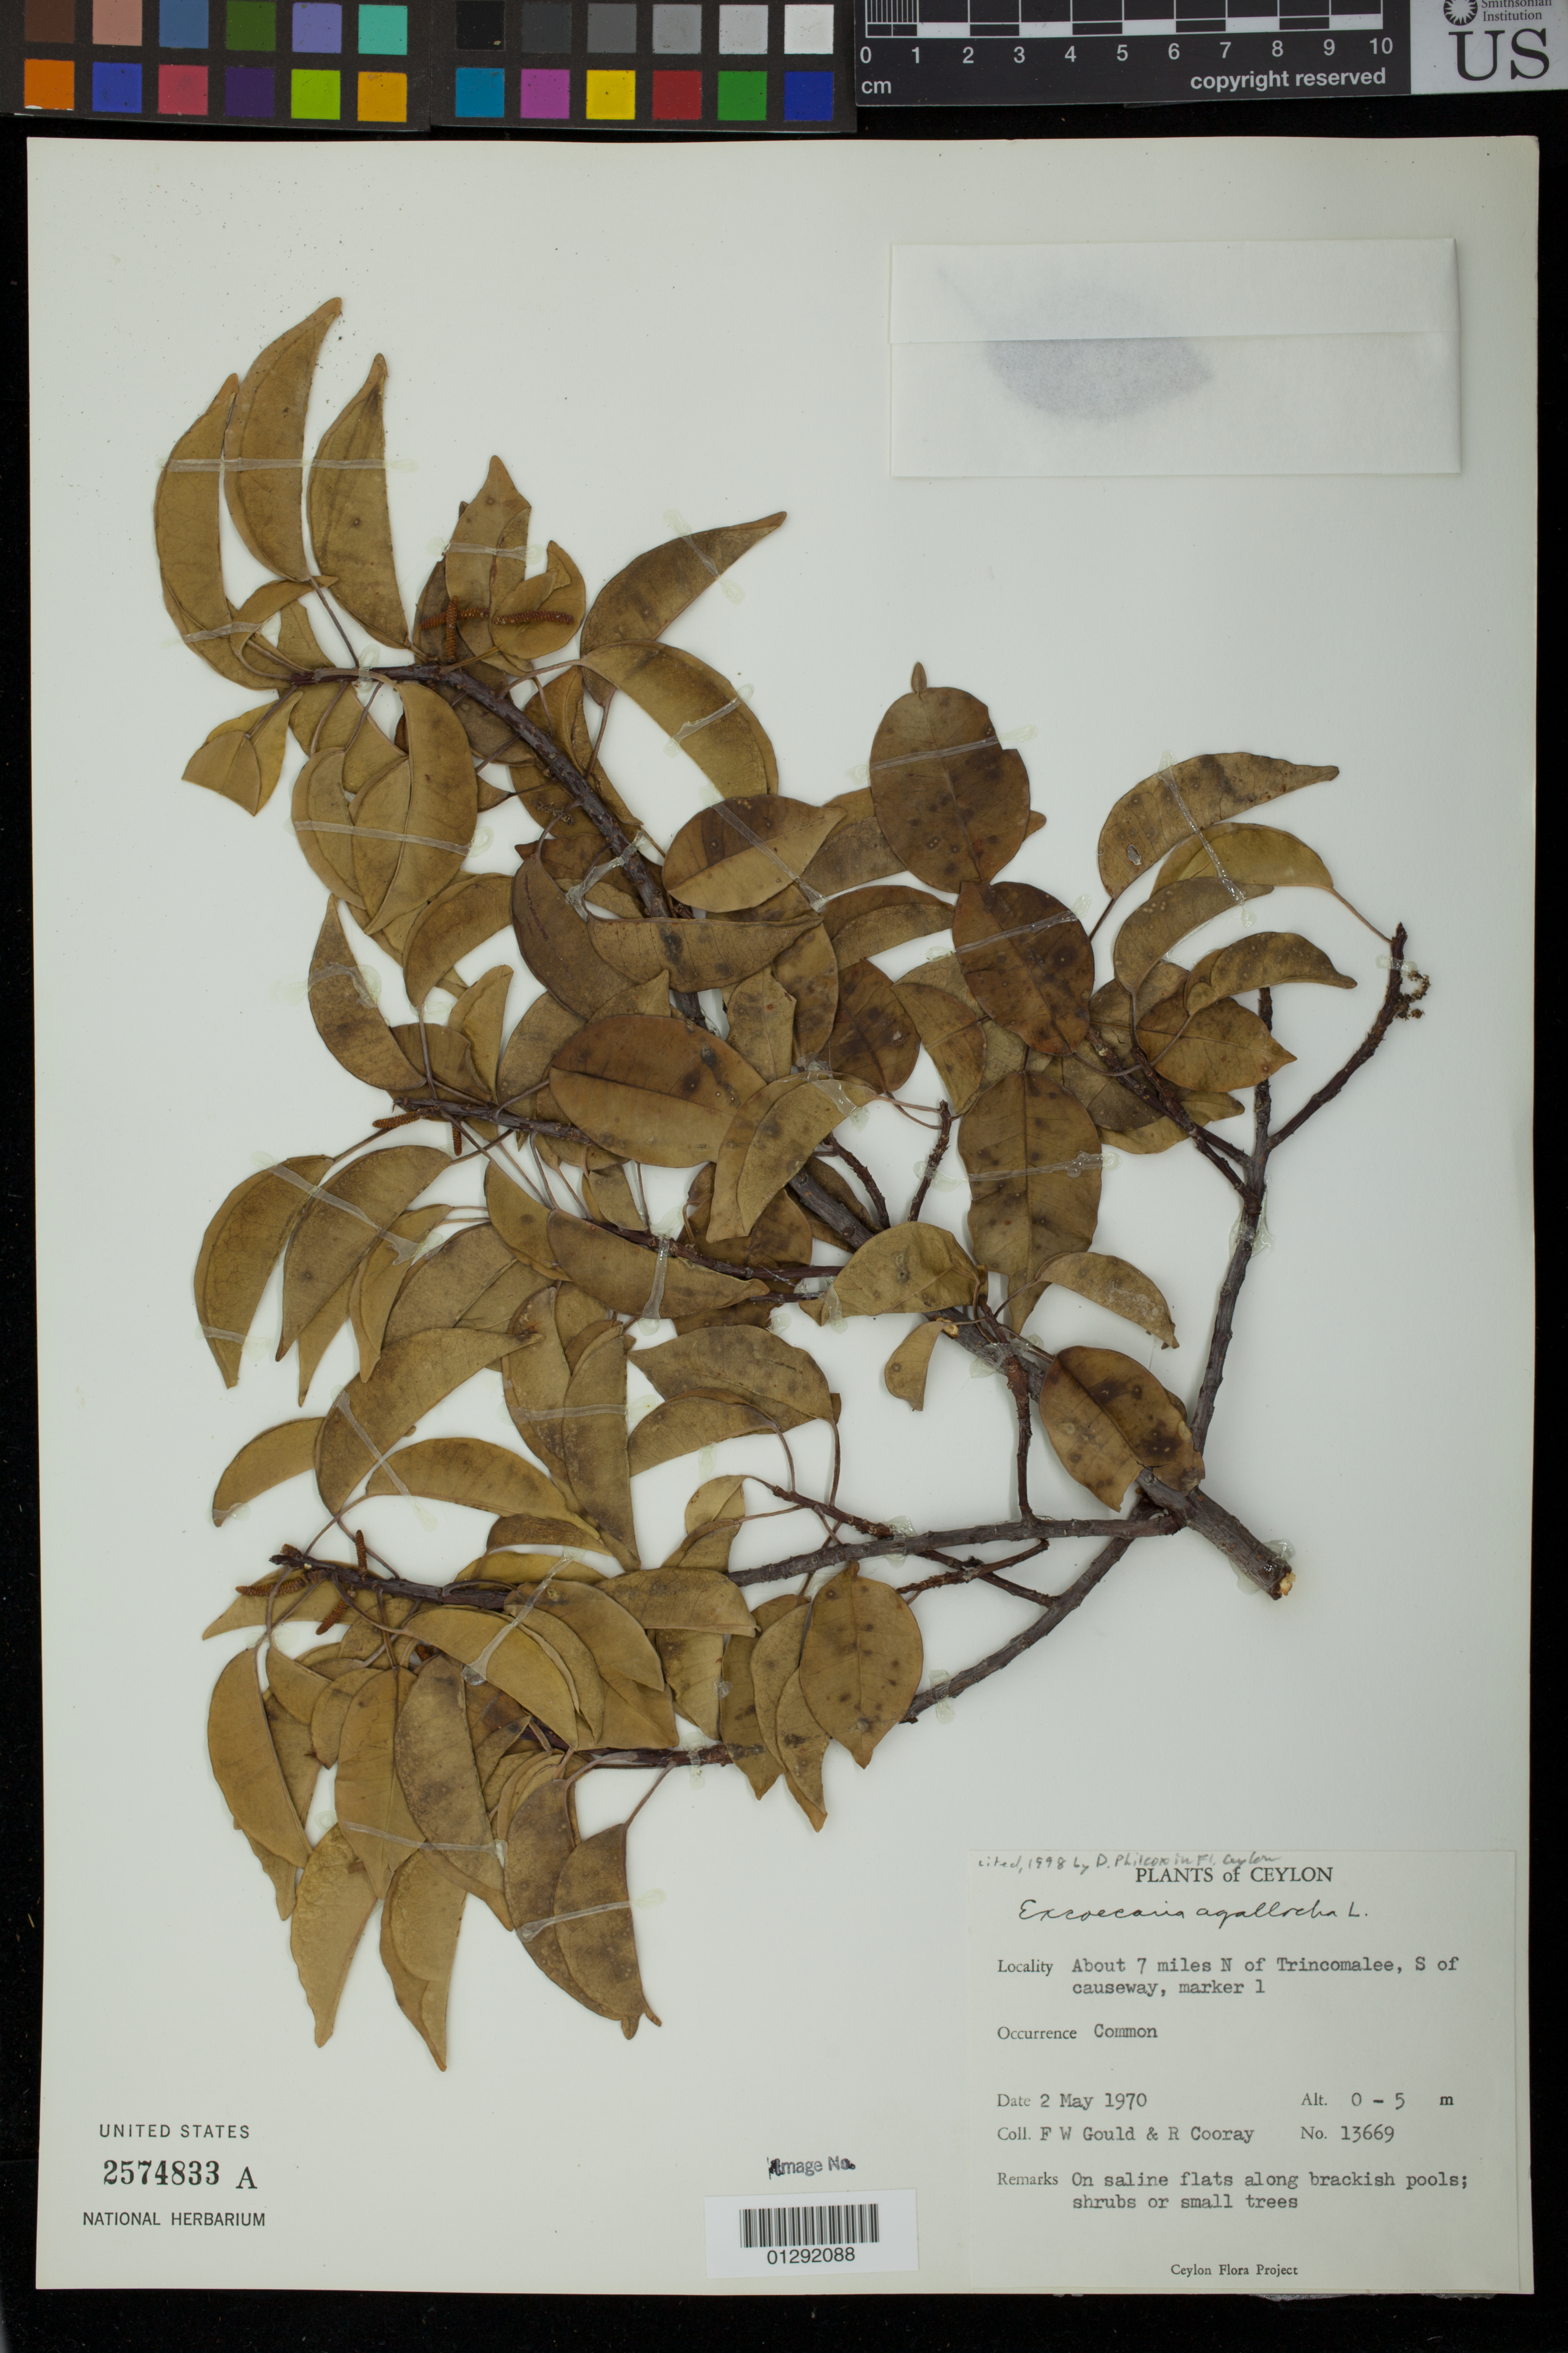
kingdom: Plantae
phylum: Tracheophyta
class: Magnoliopsida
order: Malpighiales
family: Euphorbiaceae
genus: Excoecaria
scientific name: Excoecaria agallocha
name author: L.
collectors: F. W. Gould & R. Cooray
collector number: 13669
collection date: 1970-05-02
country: Sri Lanka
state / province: Eastern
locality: Ceylon. About 7 miles N of Trincomalee, S of causeway, marker 1.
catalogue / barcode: US 2574833A